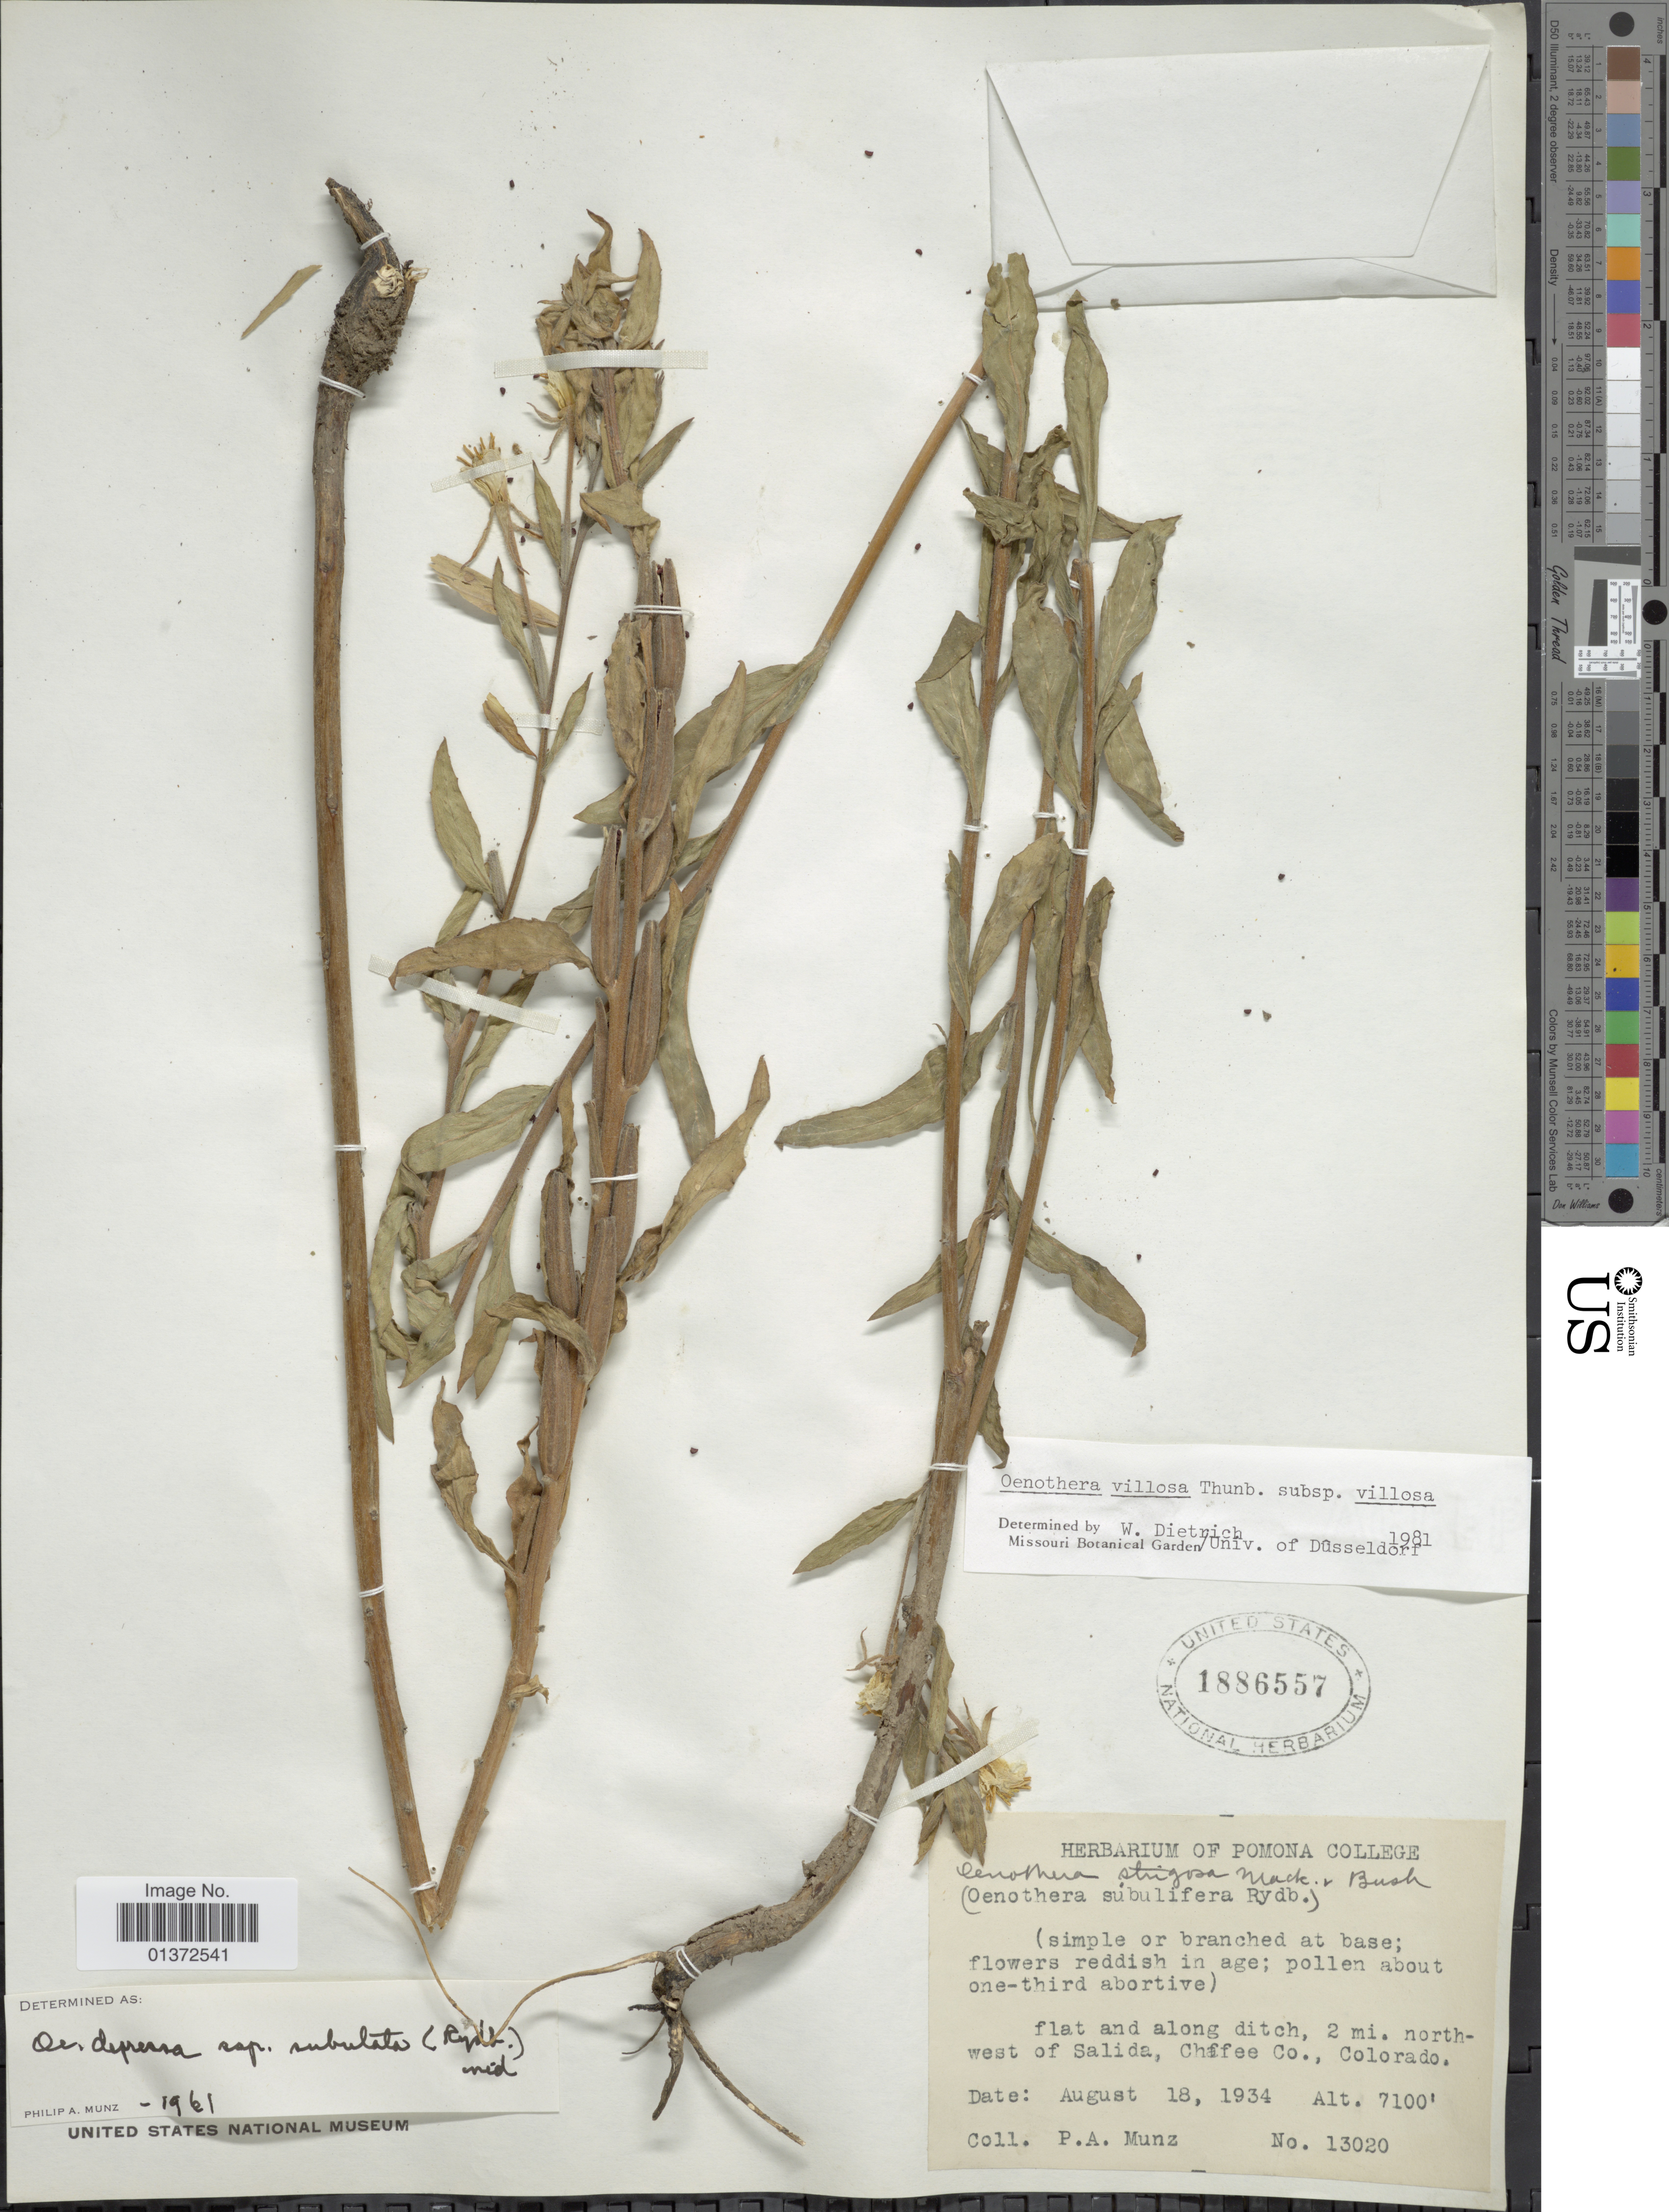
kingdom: Plantae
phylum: Tracheophyta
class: Magnoliopsida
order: Myrtales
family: Onagraceae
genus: Oenothera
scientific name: Oenothera villosa subsp. villosa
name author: Thunb.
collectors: P. A. Munz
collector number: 13020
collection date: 1934-08-18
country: United States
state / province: Colorado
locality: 2 mi. north-west of Salida, Chafee Co.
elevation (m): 2164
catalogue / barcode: US 1886557